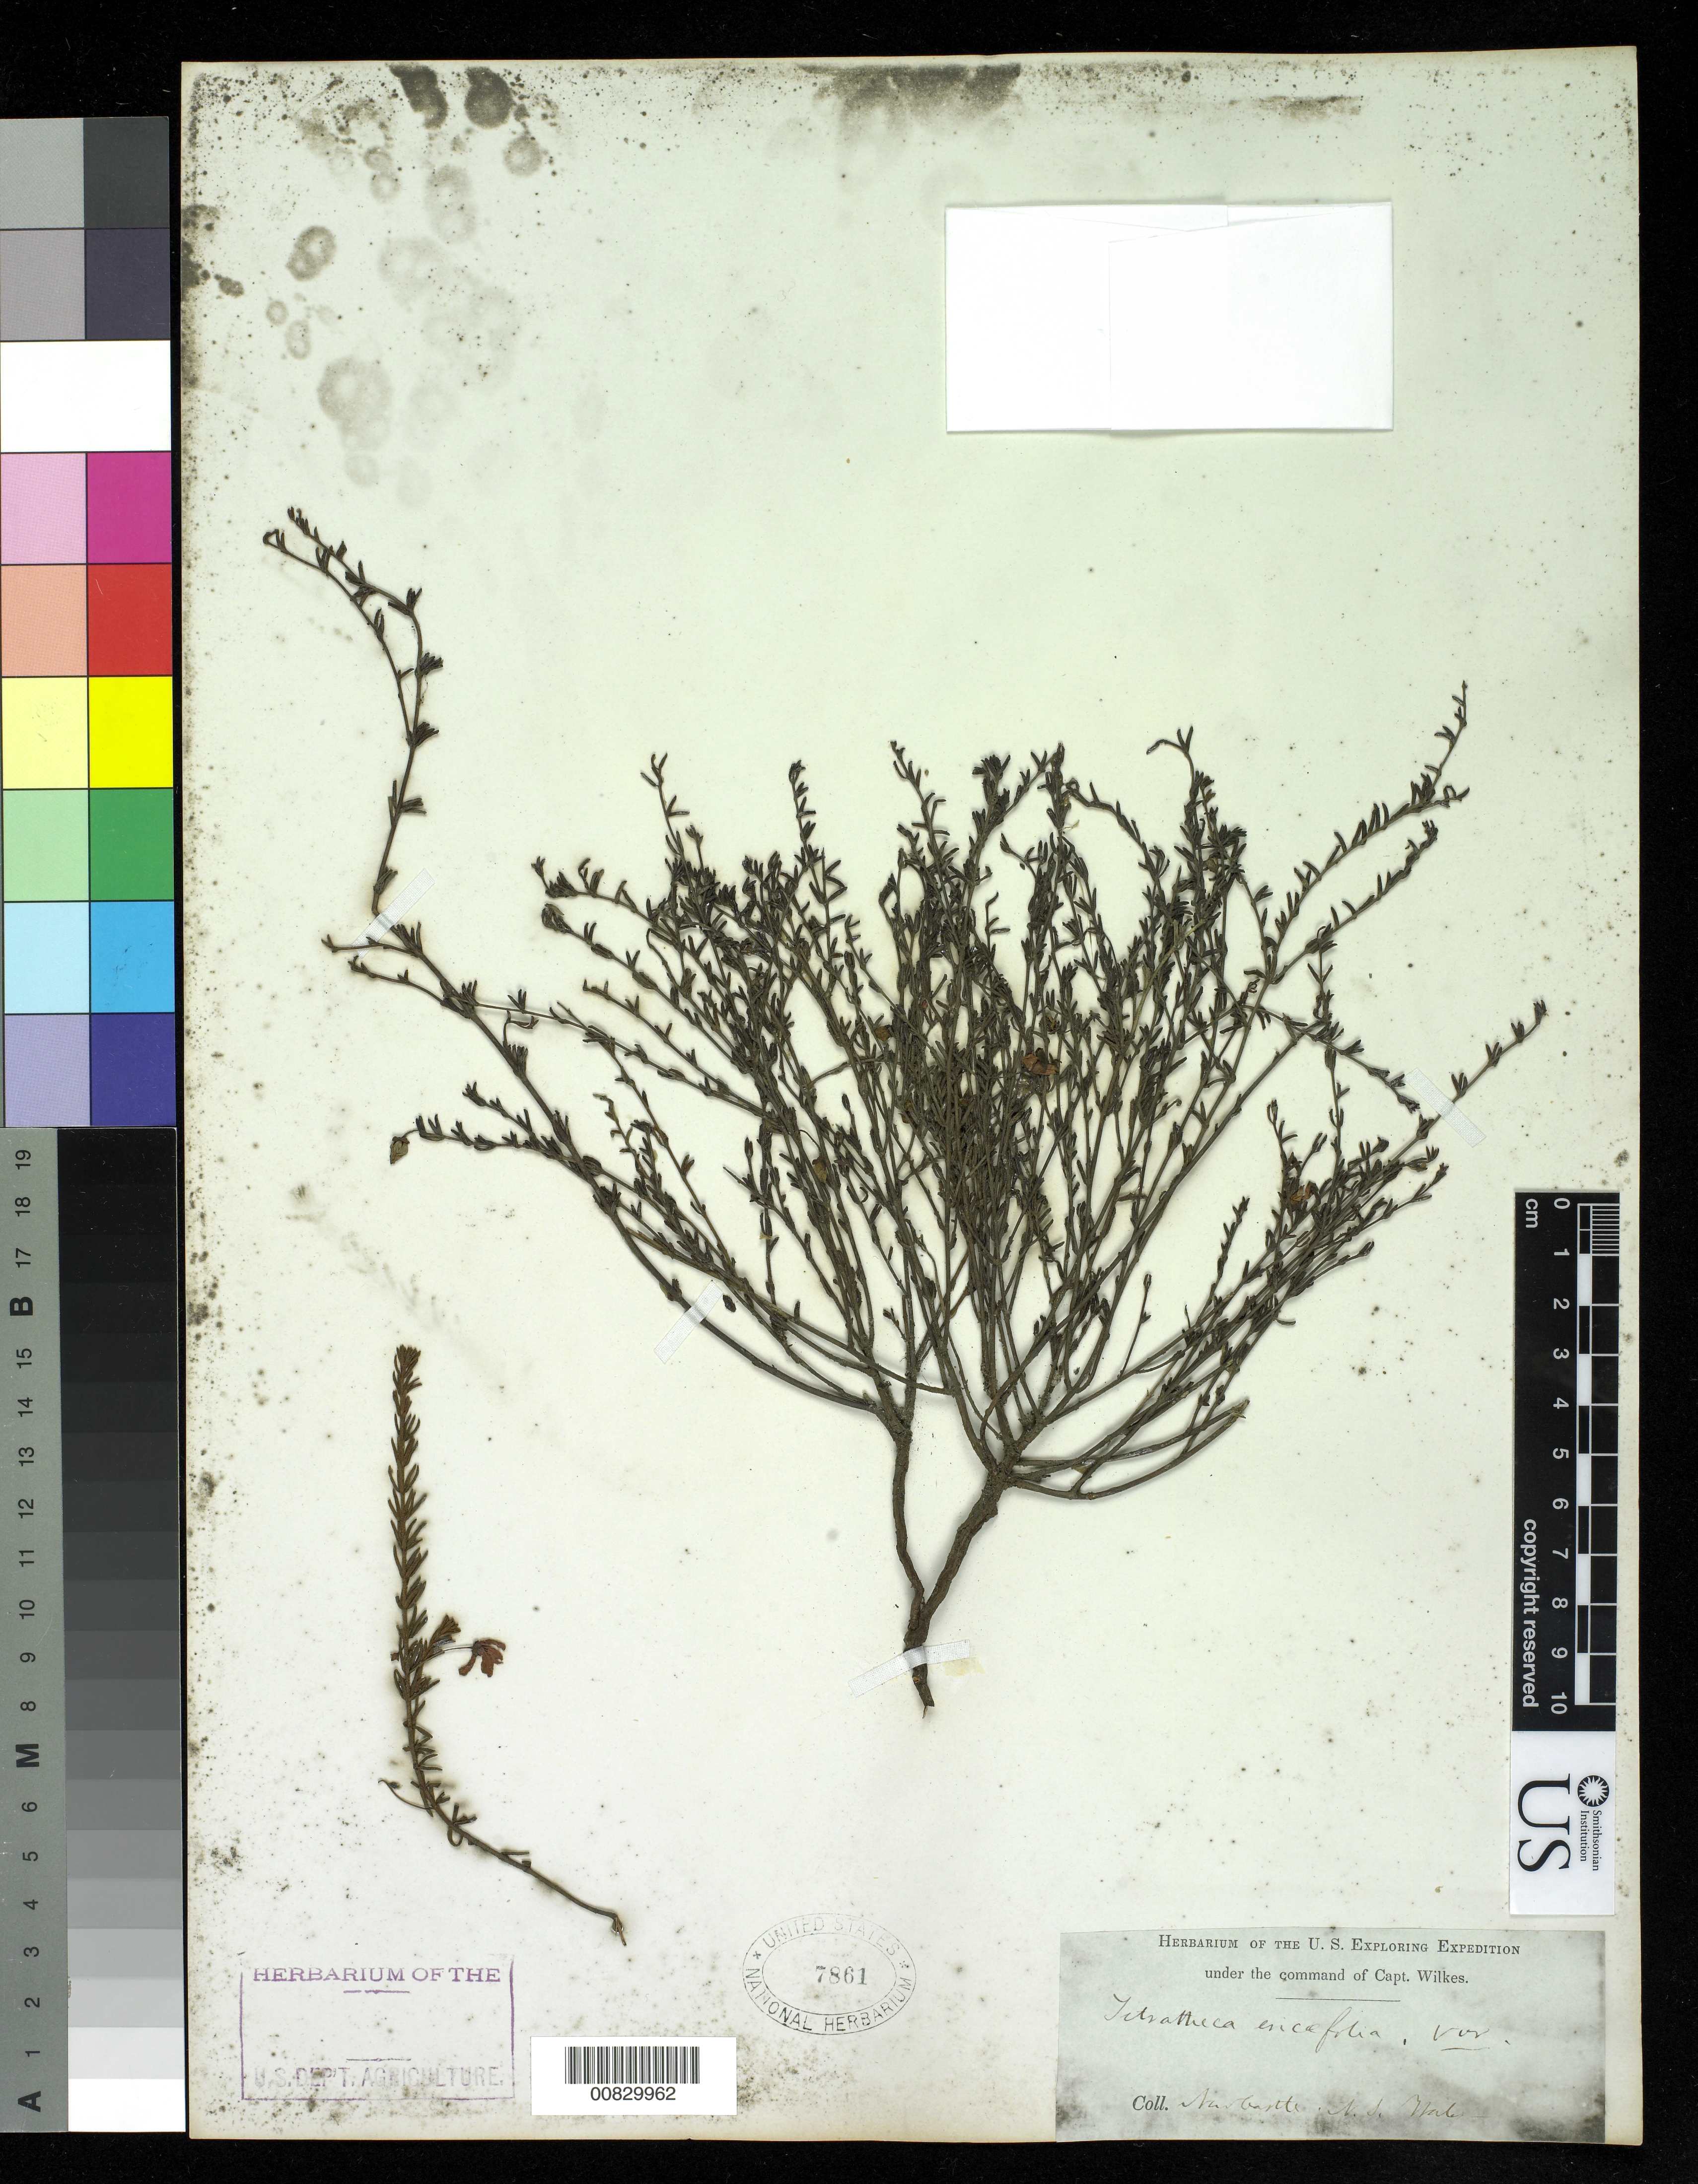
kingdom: Plantae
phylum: Tracheophyta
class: Magnoliopsida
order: Oxalidales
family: Elaeocarpaceae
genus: Tetratheca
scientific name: Tetratheca ericifolia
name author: F. Muell.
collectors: Wilkes Explor. Exped.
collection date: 1838/1842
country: Australia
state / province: New South Wales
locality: New Castle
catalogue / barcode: US 7861